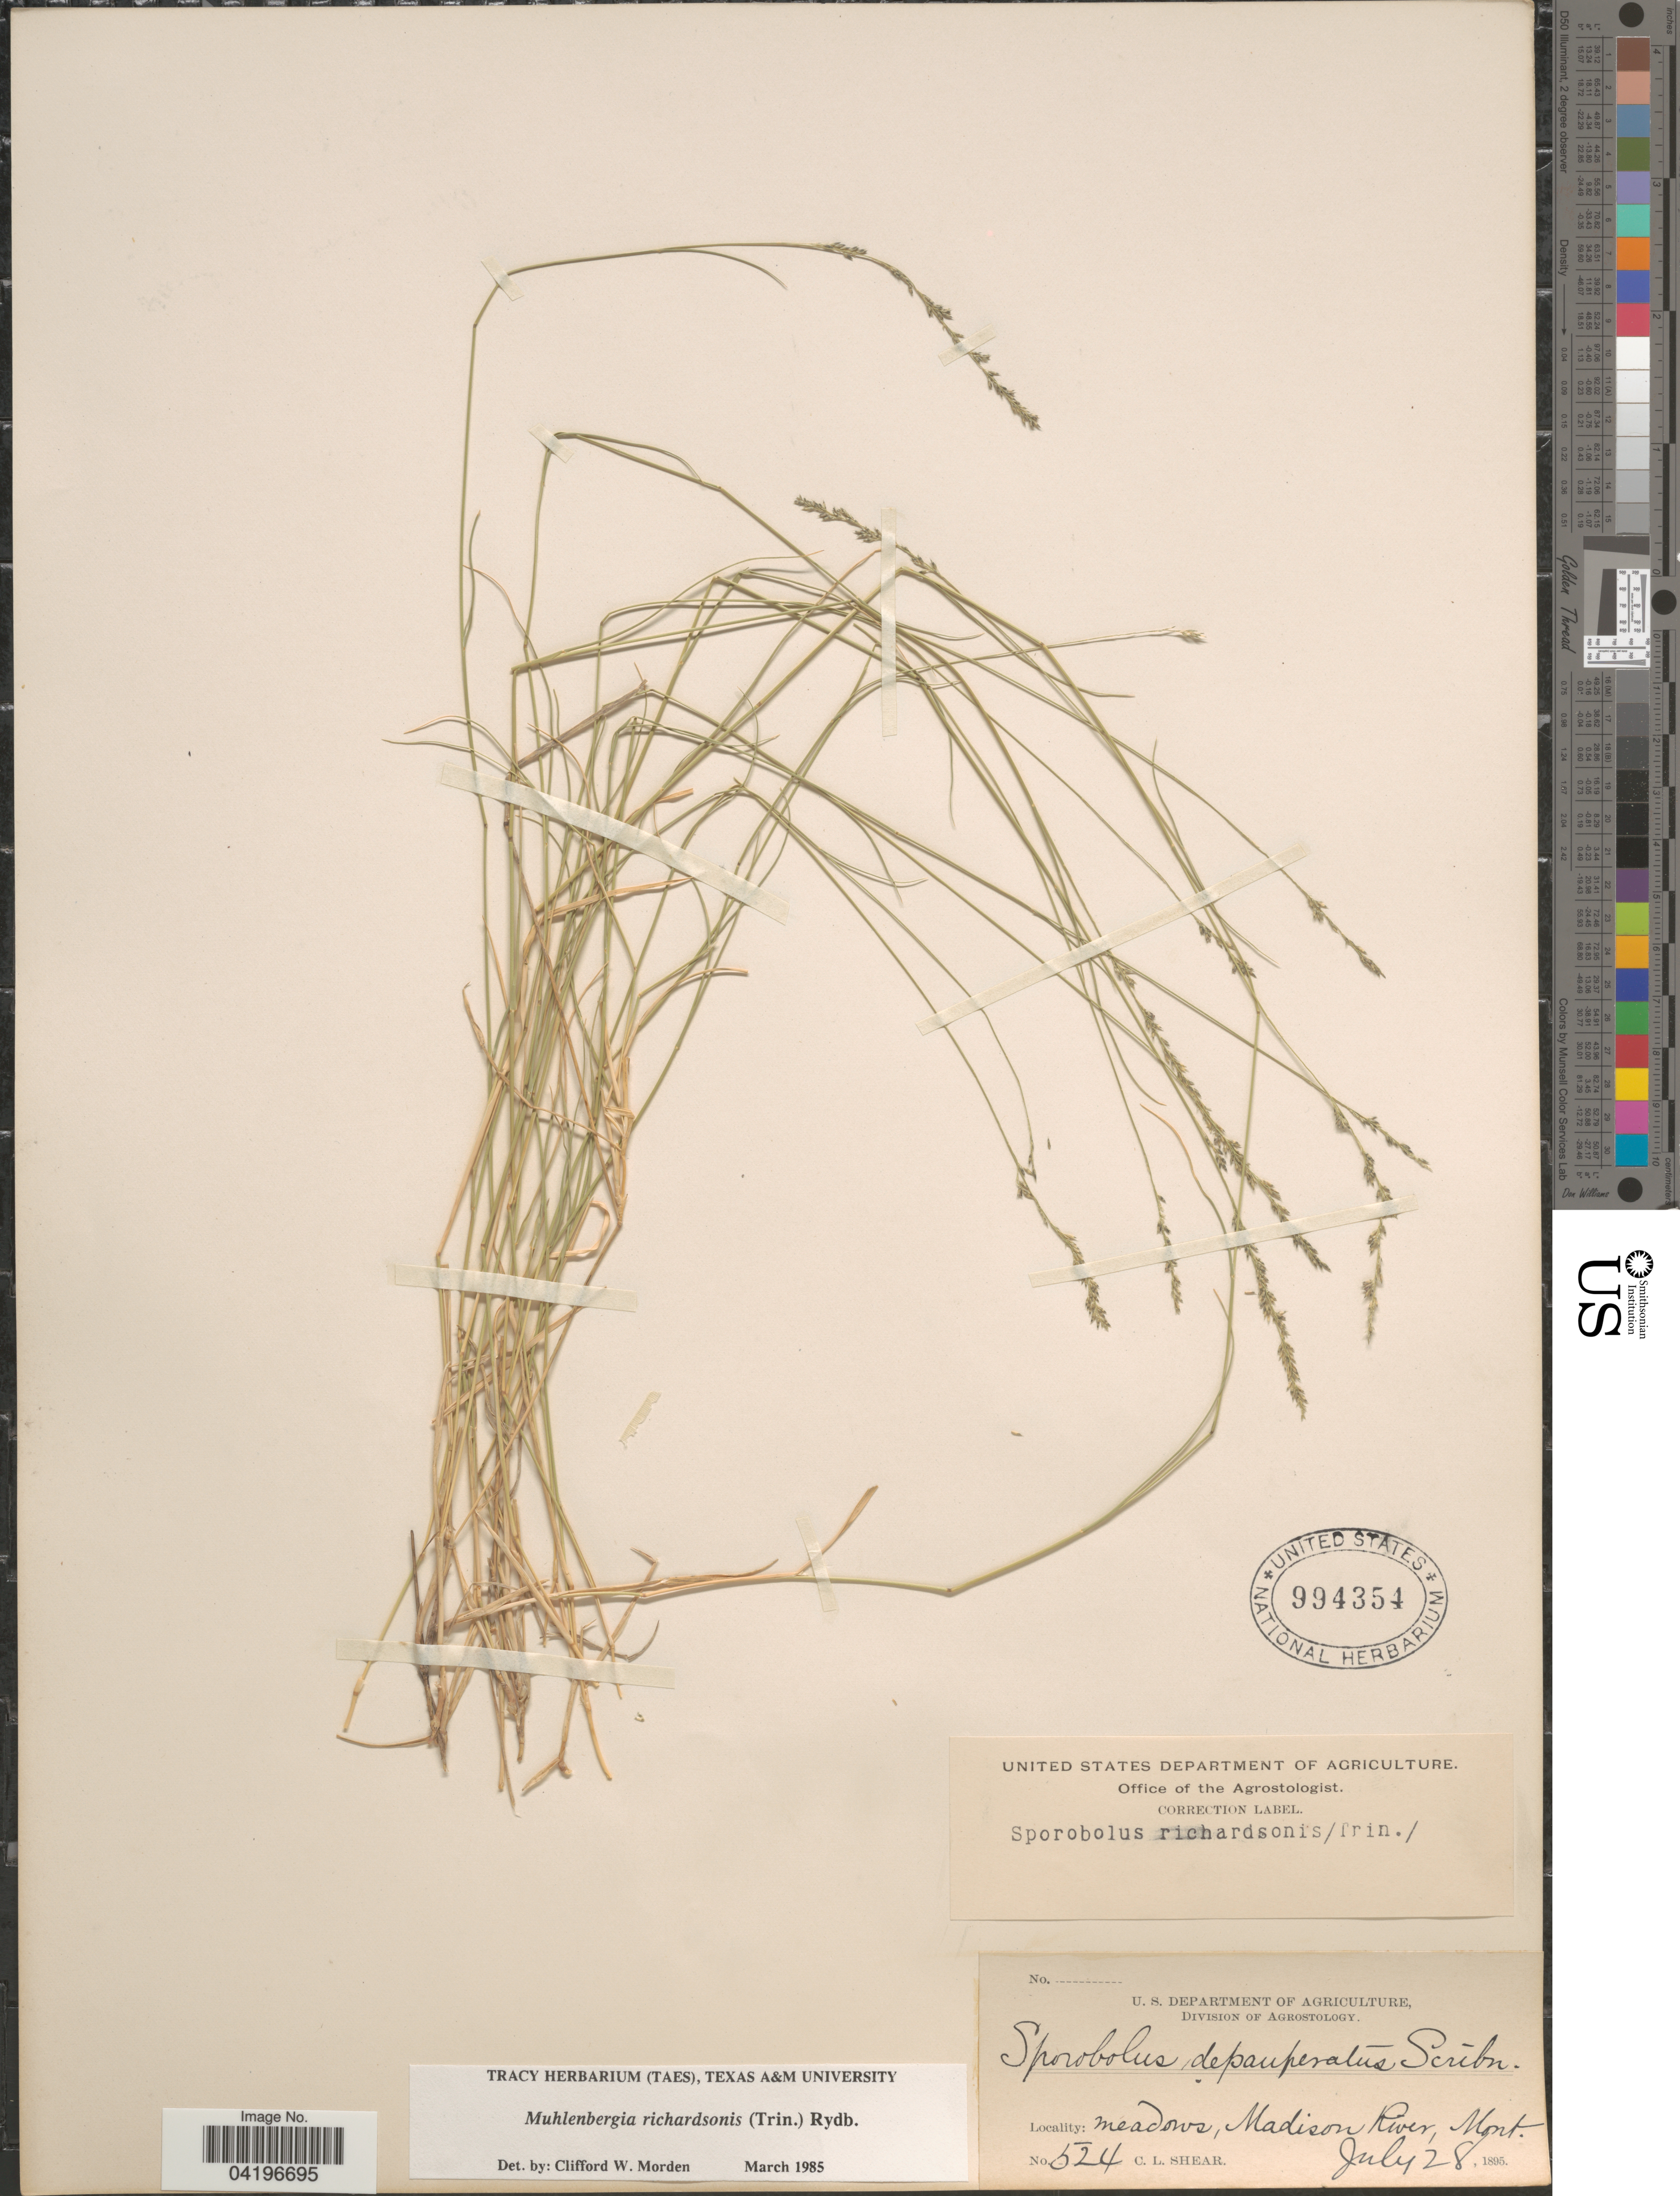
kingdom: Plantae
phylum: Tracheophyta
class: Liliopsida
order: Poales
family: Poaceae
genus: Muhlenbergia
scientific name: Muhlenbergia richardsonis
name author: (Trin.) Rydb.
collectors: C. L. Shear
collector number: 524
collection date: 1895-07-28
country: United States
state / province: Montana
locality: Madison River.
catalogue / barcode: US 994354